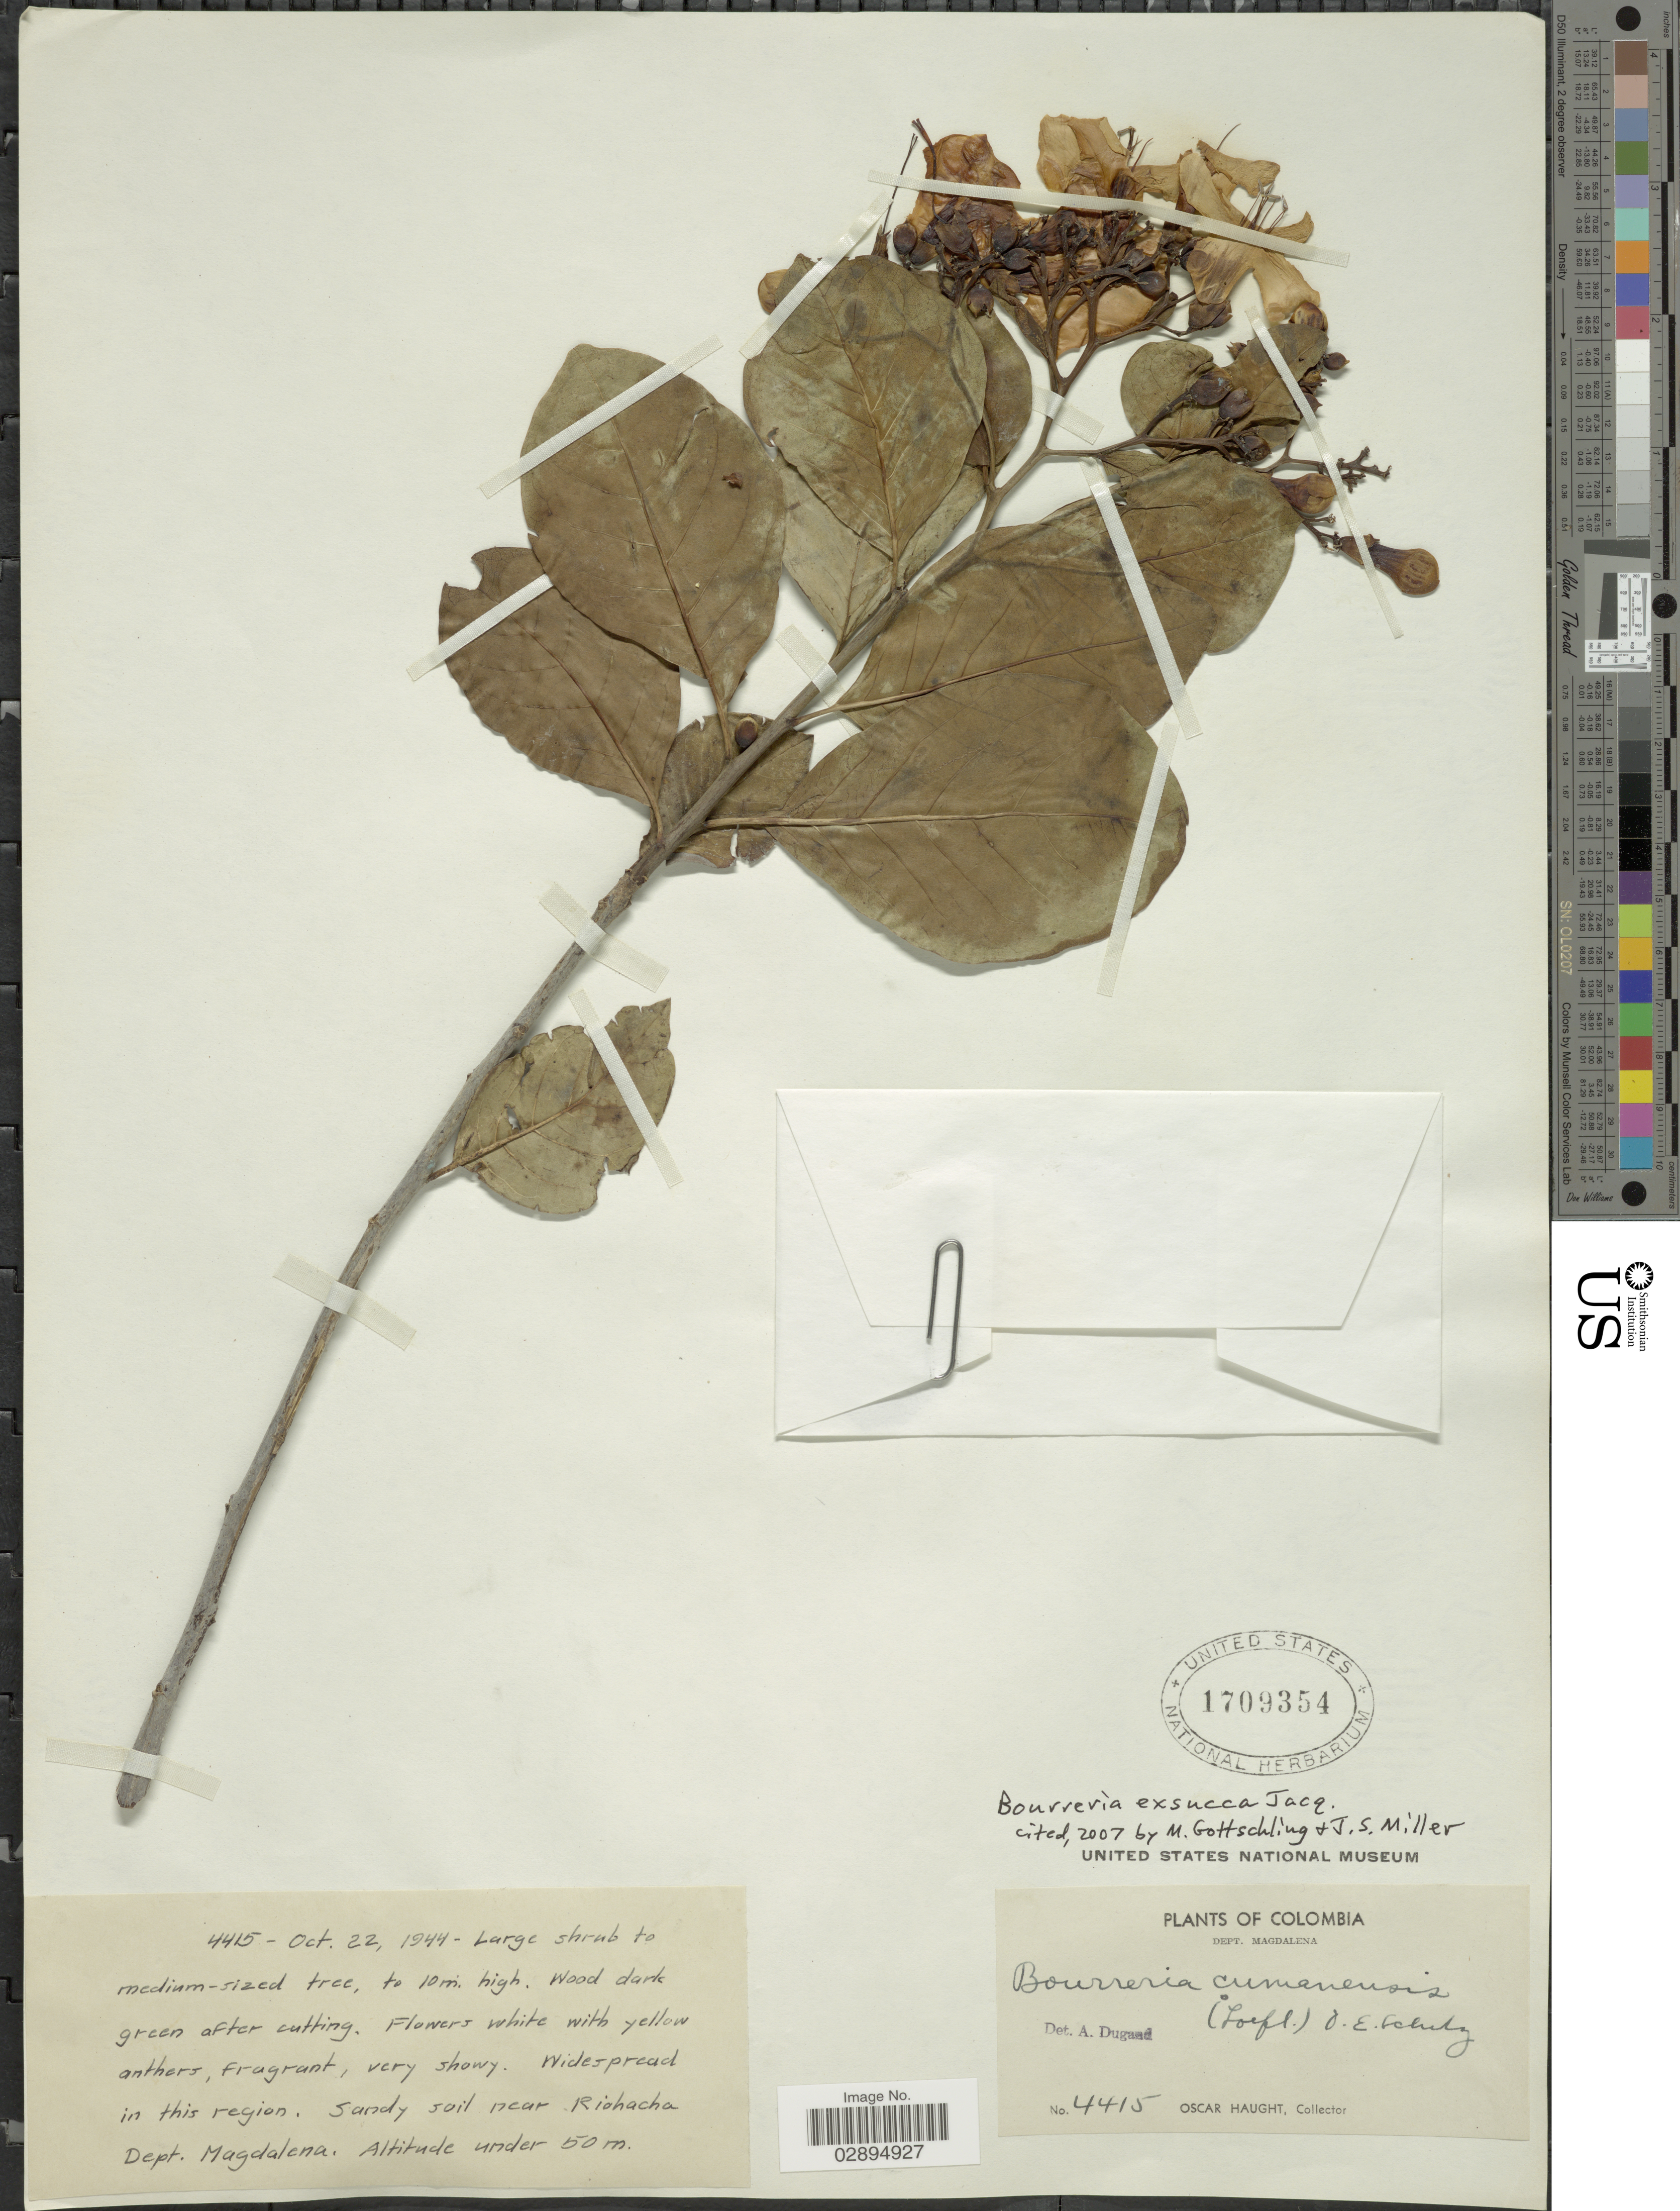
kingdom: Plantae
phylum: Tracheophyta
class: Magnoliopsida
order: Boraginales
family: Ehretiaceae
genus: Bourreria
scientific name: Bourreria exsucca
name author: (L.) Jacq.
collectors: O. L. Haught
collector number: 4415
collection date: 1944-10-22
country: Colombia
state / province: Magdalena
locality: Sandy soil near Riohacha, Dept. Magdalena.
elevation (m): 50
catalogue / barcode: US 1709354